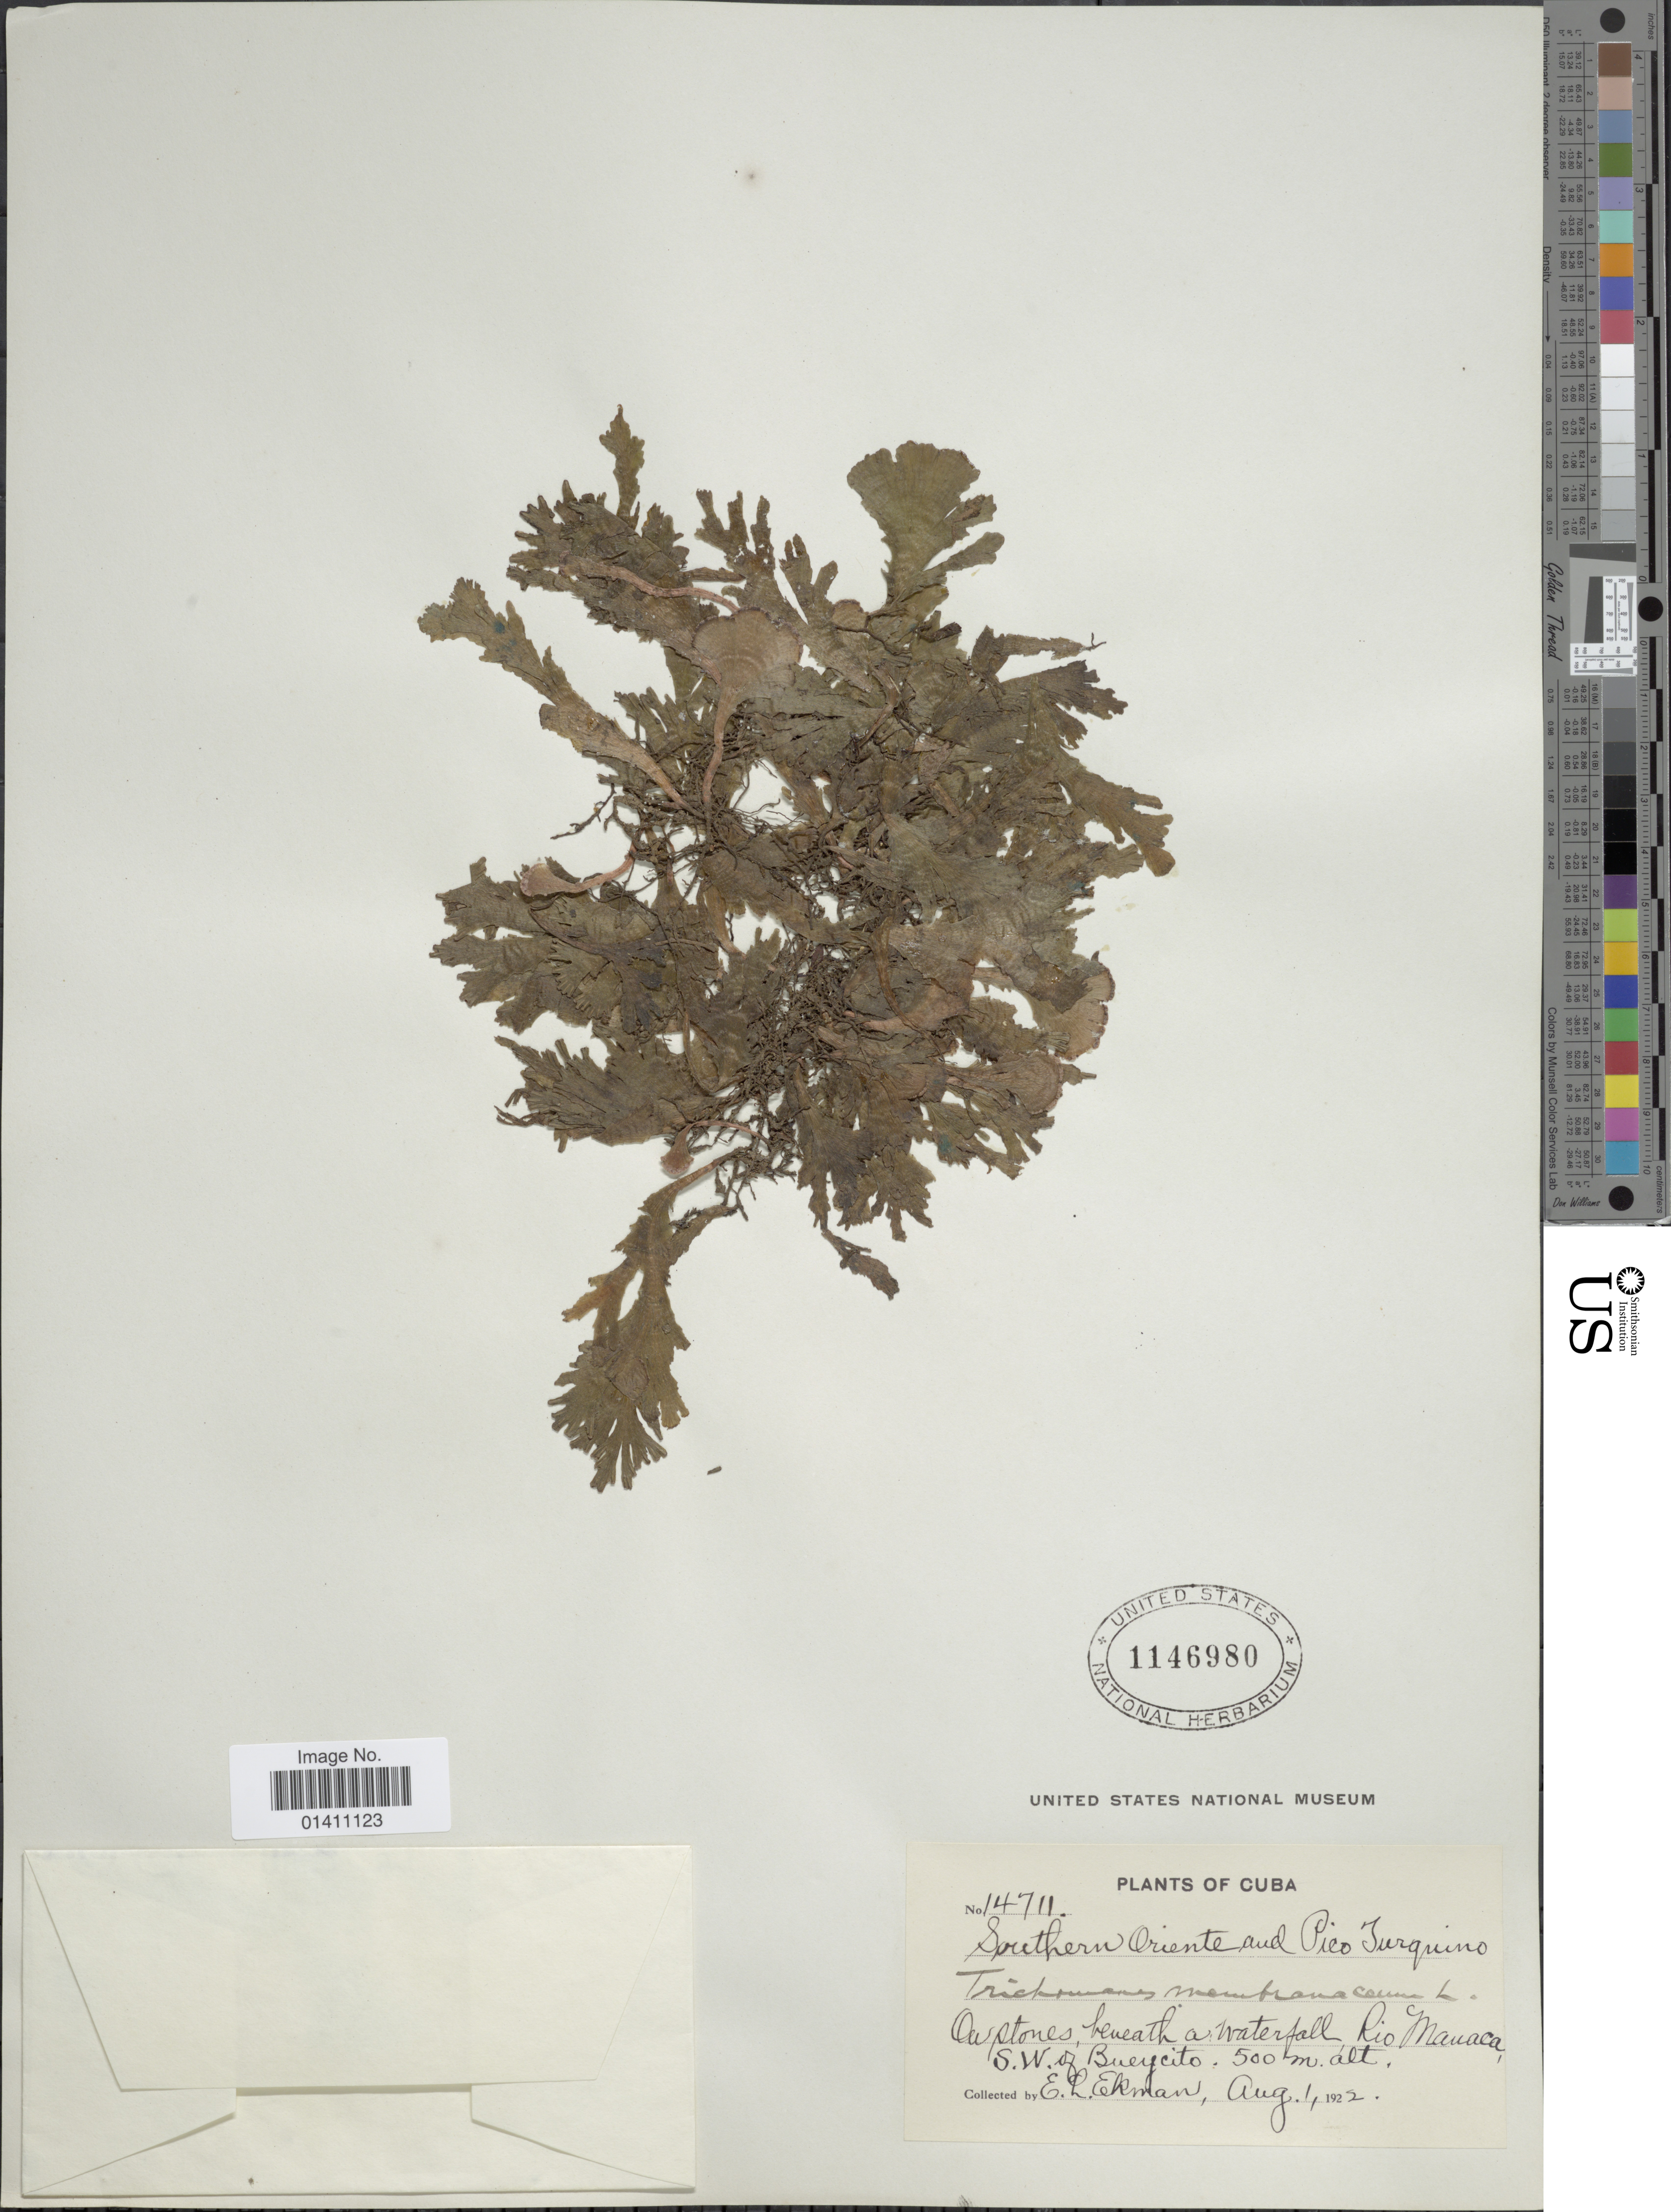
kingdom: Plantae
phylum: Tracheophyta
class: Polypodiopsida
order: Hymenophyllales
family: Hymenophyllaceae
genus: Didymoglossum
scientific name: Didymoglossum membranaceum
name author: (L.) Vareschi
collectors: E. L. Ekman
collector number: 14711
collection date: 1922-08-01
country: Cuba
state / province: Granma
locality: On stones, beneath a waterfall Rio Manaca, S.W. of Bueycito.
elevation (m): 500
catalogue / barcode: US 1146980